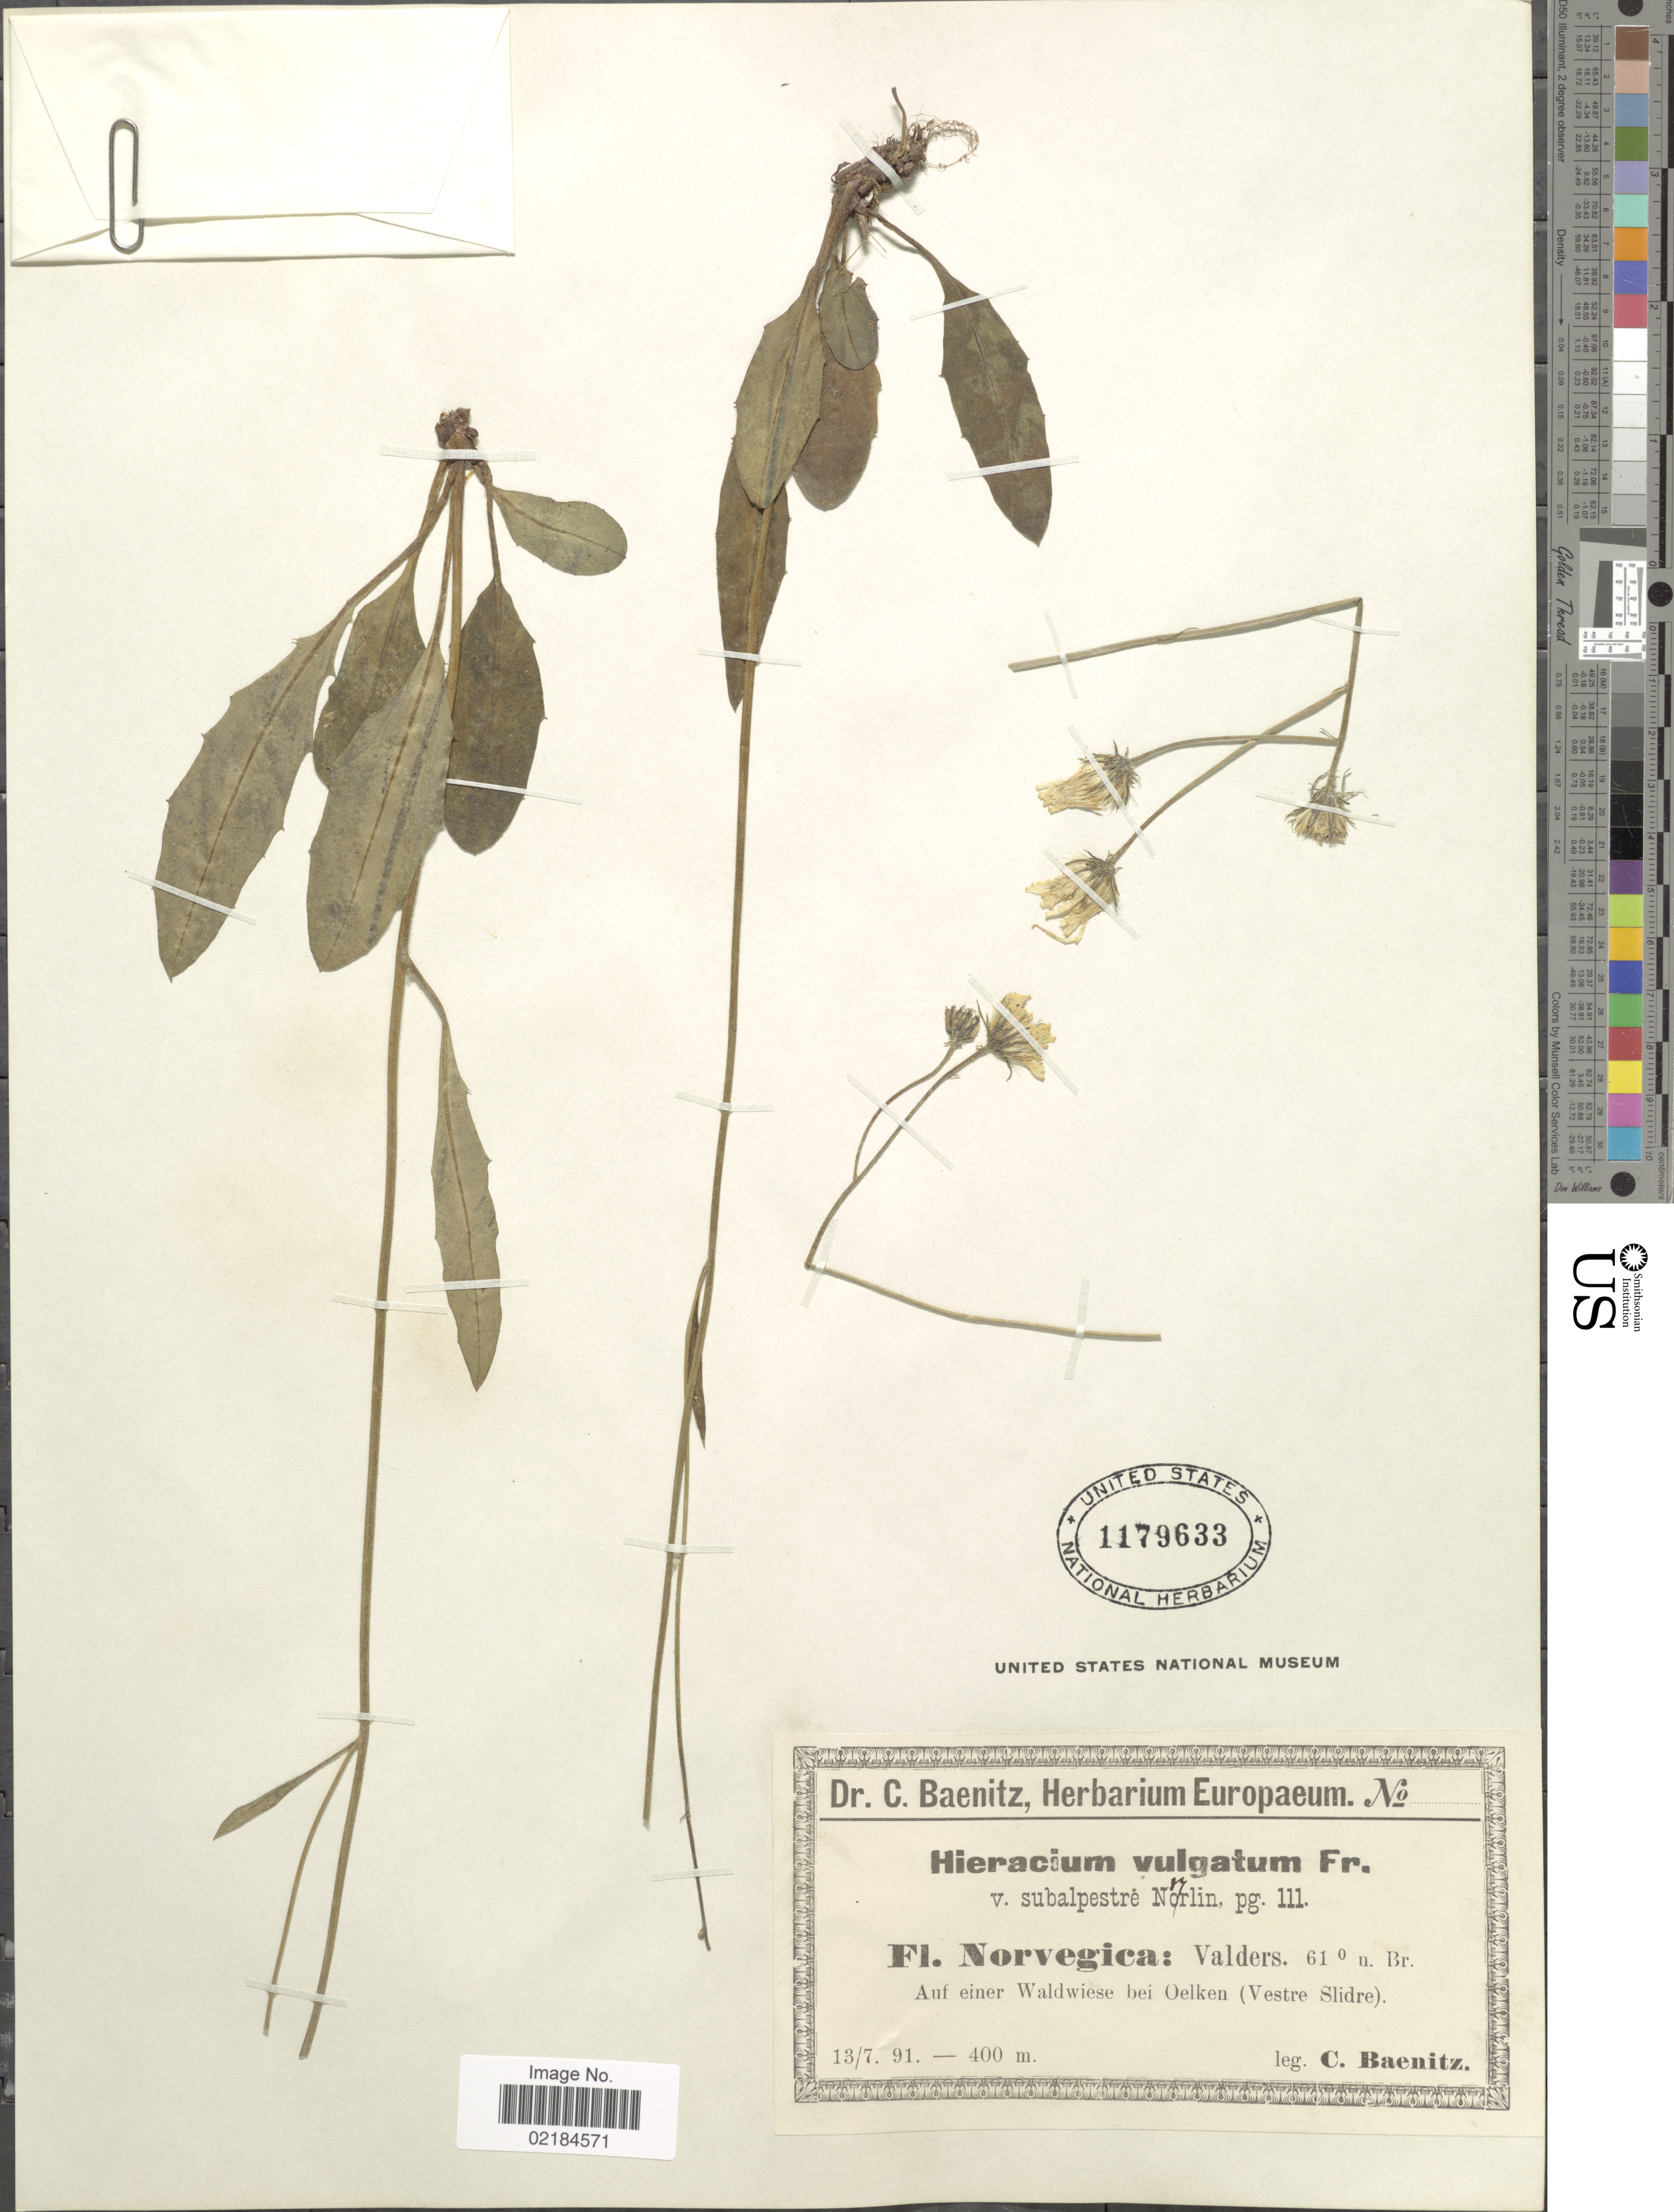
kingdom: Plantae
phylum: Tracheophyta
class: Magnoliopsida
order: Asterales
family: Asteraceae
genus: Hieracium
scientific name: Hieracium lachenalii subsp. cruenifolium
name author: (Dahlst. & Lübeck) Zahn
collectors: C. G. Baenitz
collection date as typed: Transcribed d/m/y: 13/7/91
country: Norway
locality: Fl. Norvegica: Valders, Br. Auf einer Waldwiesen bei Oelken (Vestre Slidre)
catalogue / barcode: US 1179633